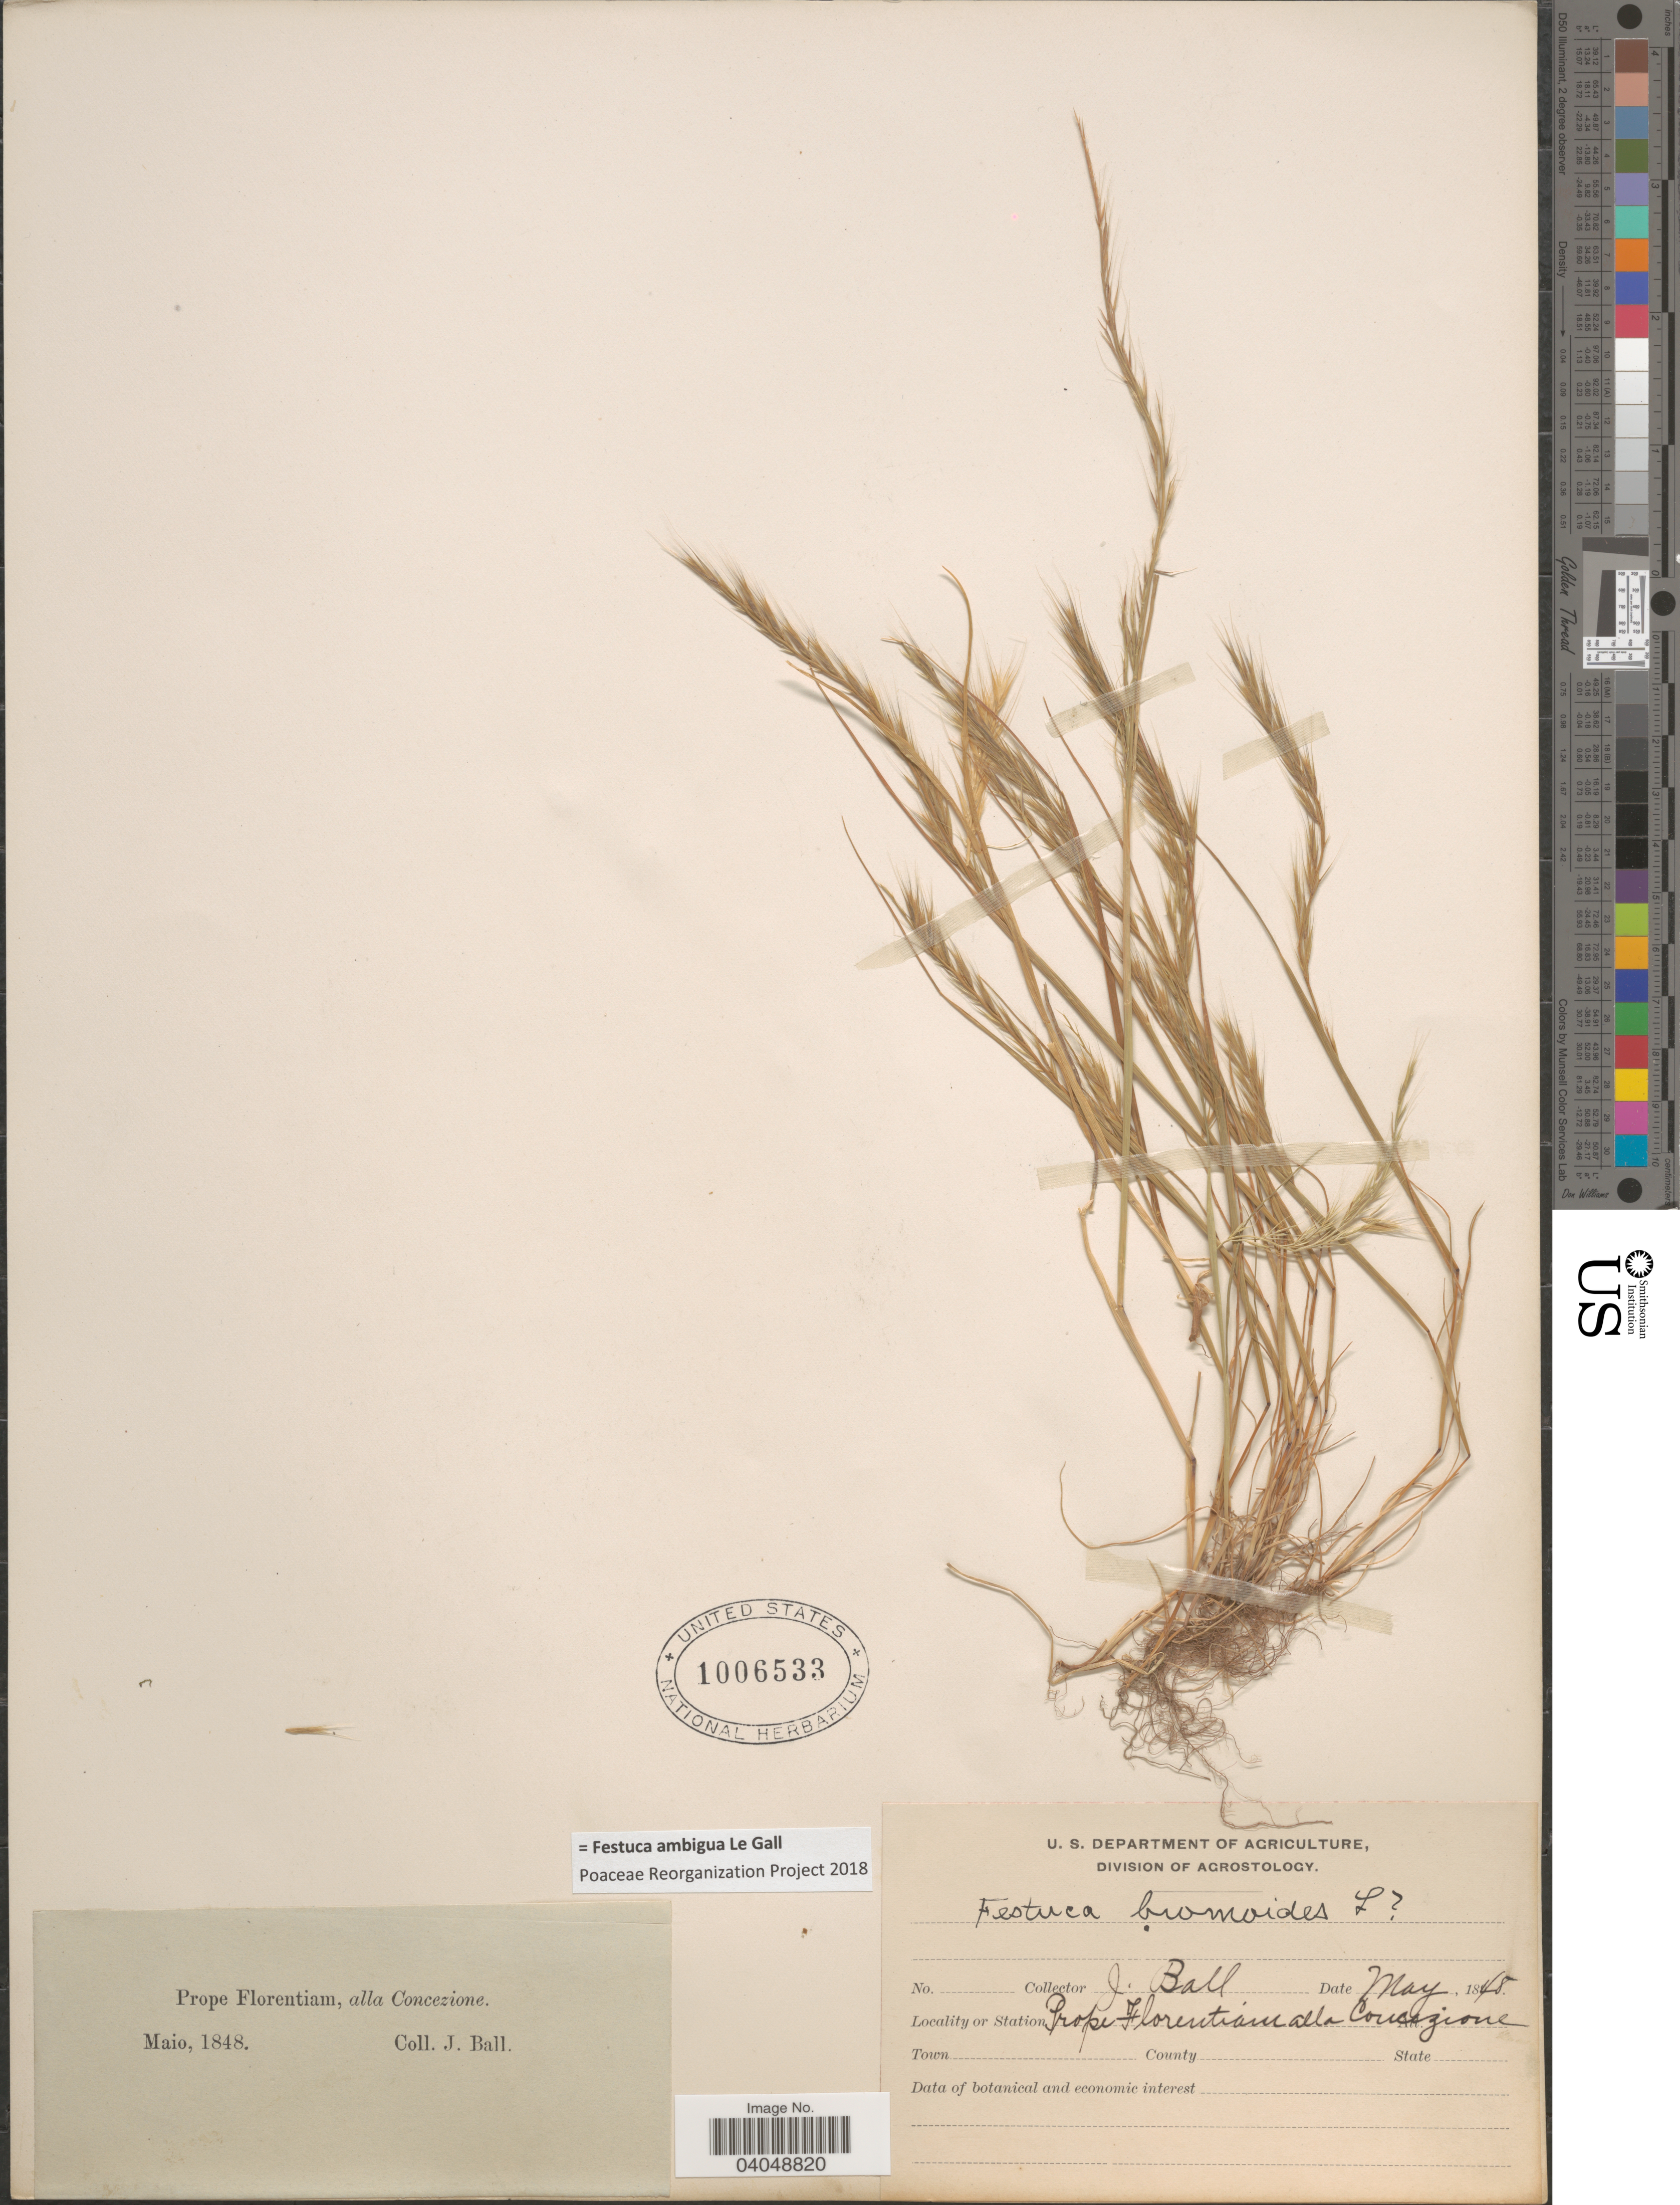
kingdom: Plantae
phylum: Tracheophyta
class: Liliopsida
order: Poales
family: Poaceae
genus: Festuca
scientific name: Festuca ambigua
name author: Le Gall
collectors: J. Ball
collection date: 1848-05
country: Italy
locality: Prope Florentiam, alla Concezione.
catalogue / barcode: US 1006533